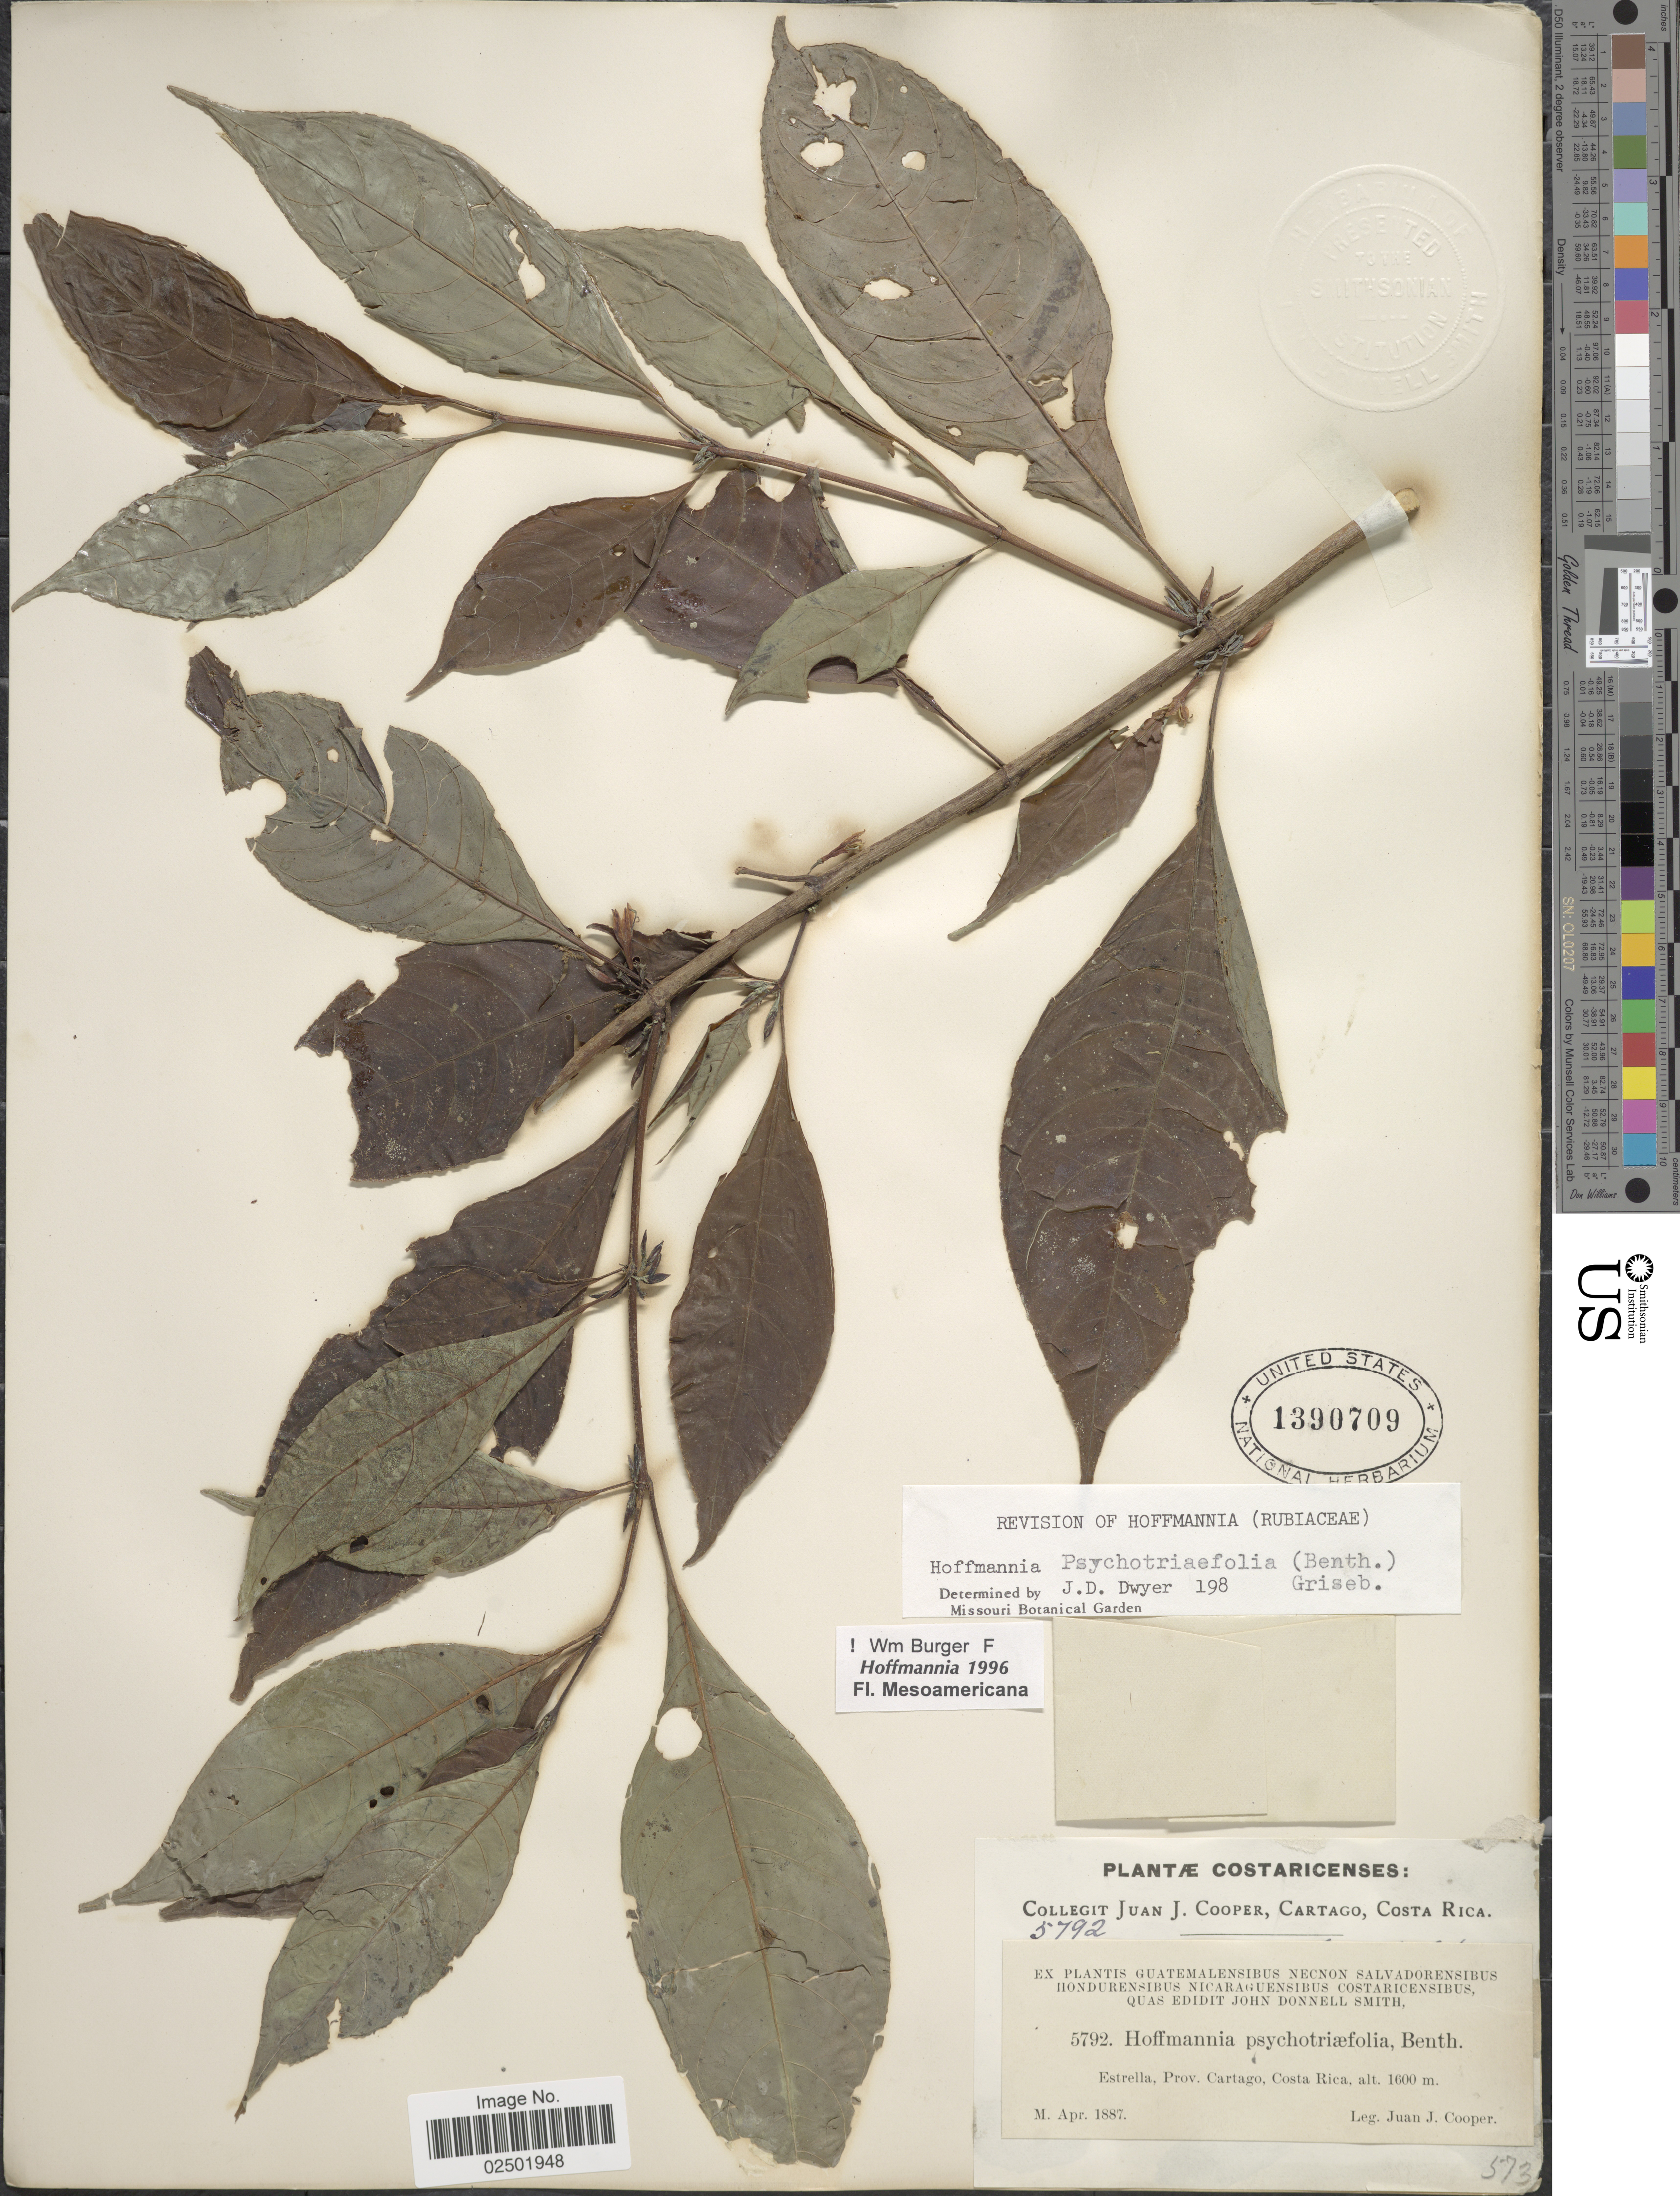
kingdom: Plantae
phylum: Tracheophyta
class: Magnoliopsida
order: Gentianales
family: Rubiaceae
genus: Hoffmannia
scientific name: Hoffmannia psychotriifolia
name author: (Benth.) Griseb.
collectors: J. J. Cooper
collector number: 5792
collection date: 1887-04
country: Costa Rica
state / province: Cartago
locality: Estrella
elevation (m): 1600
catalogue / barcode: US 1390709